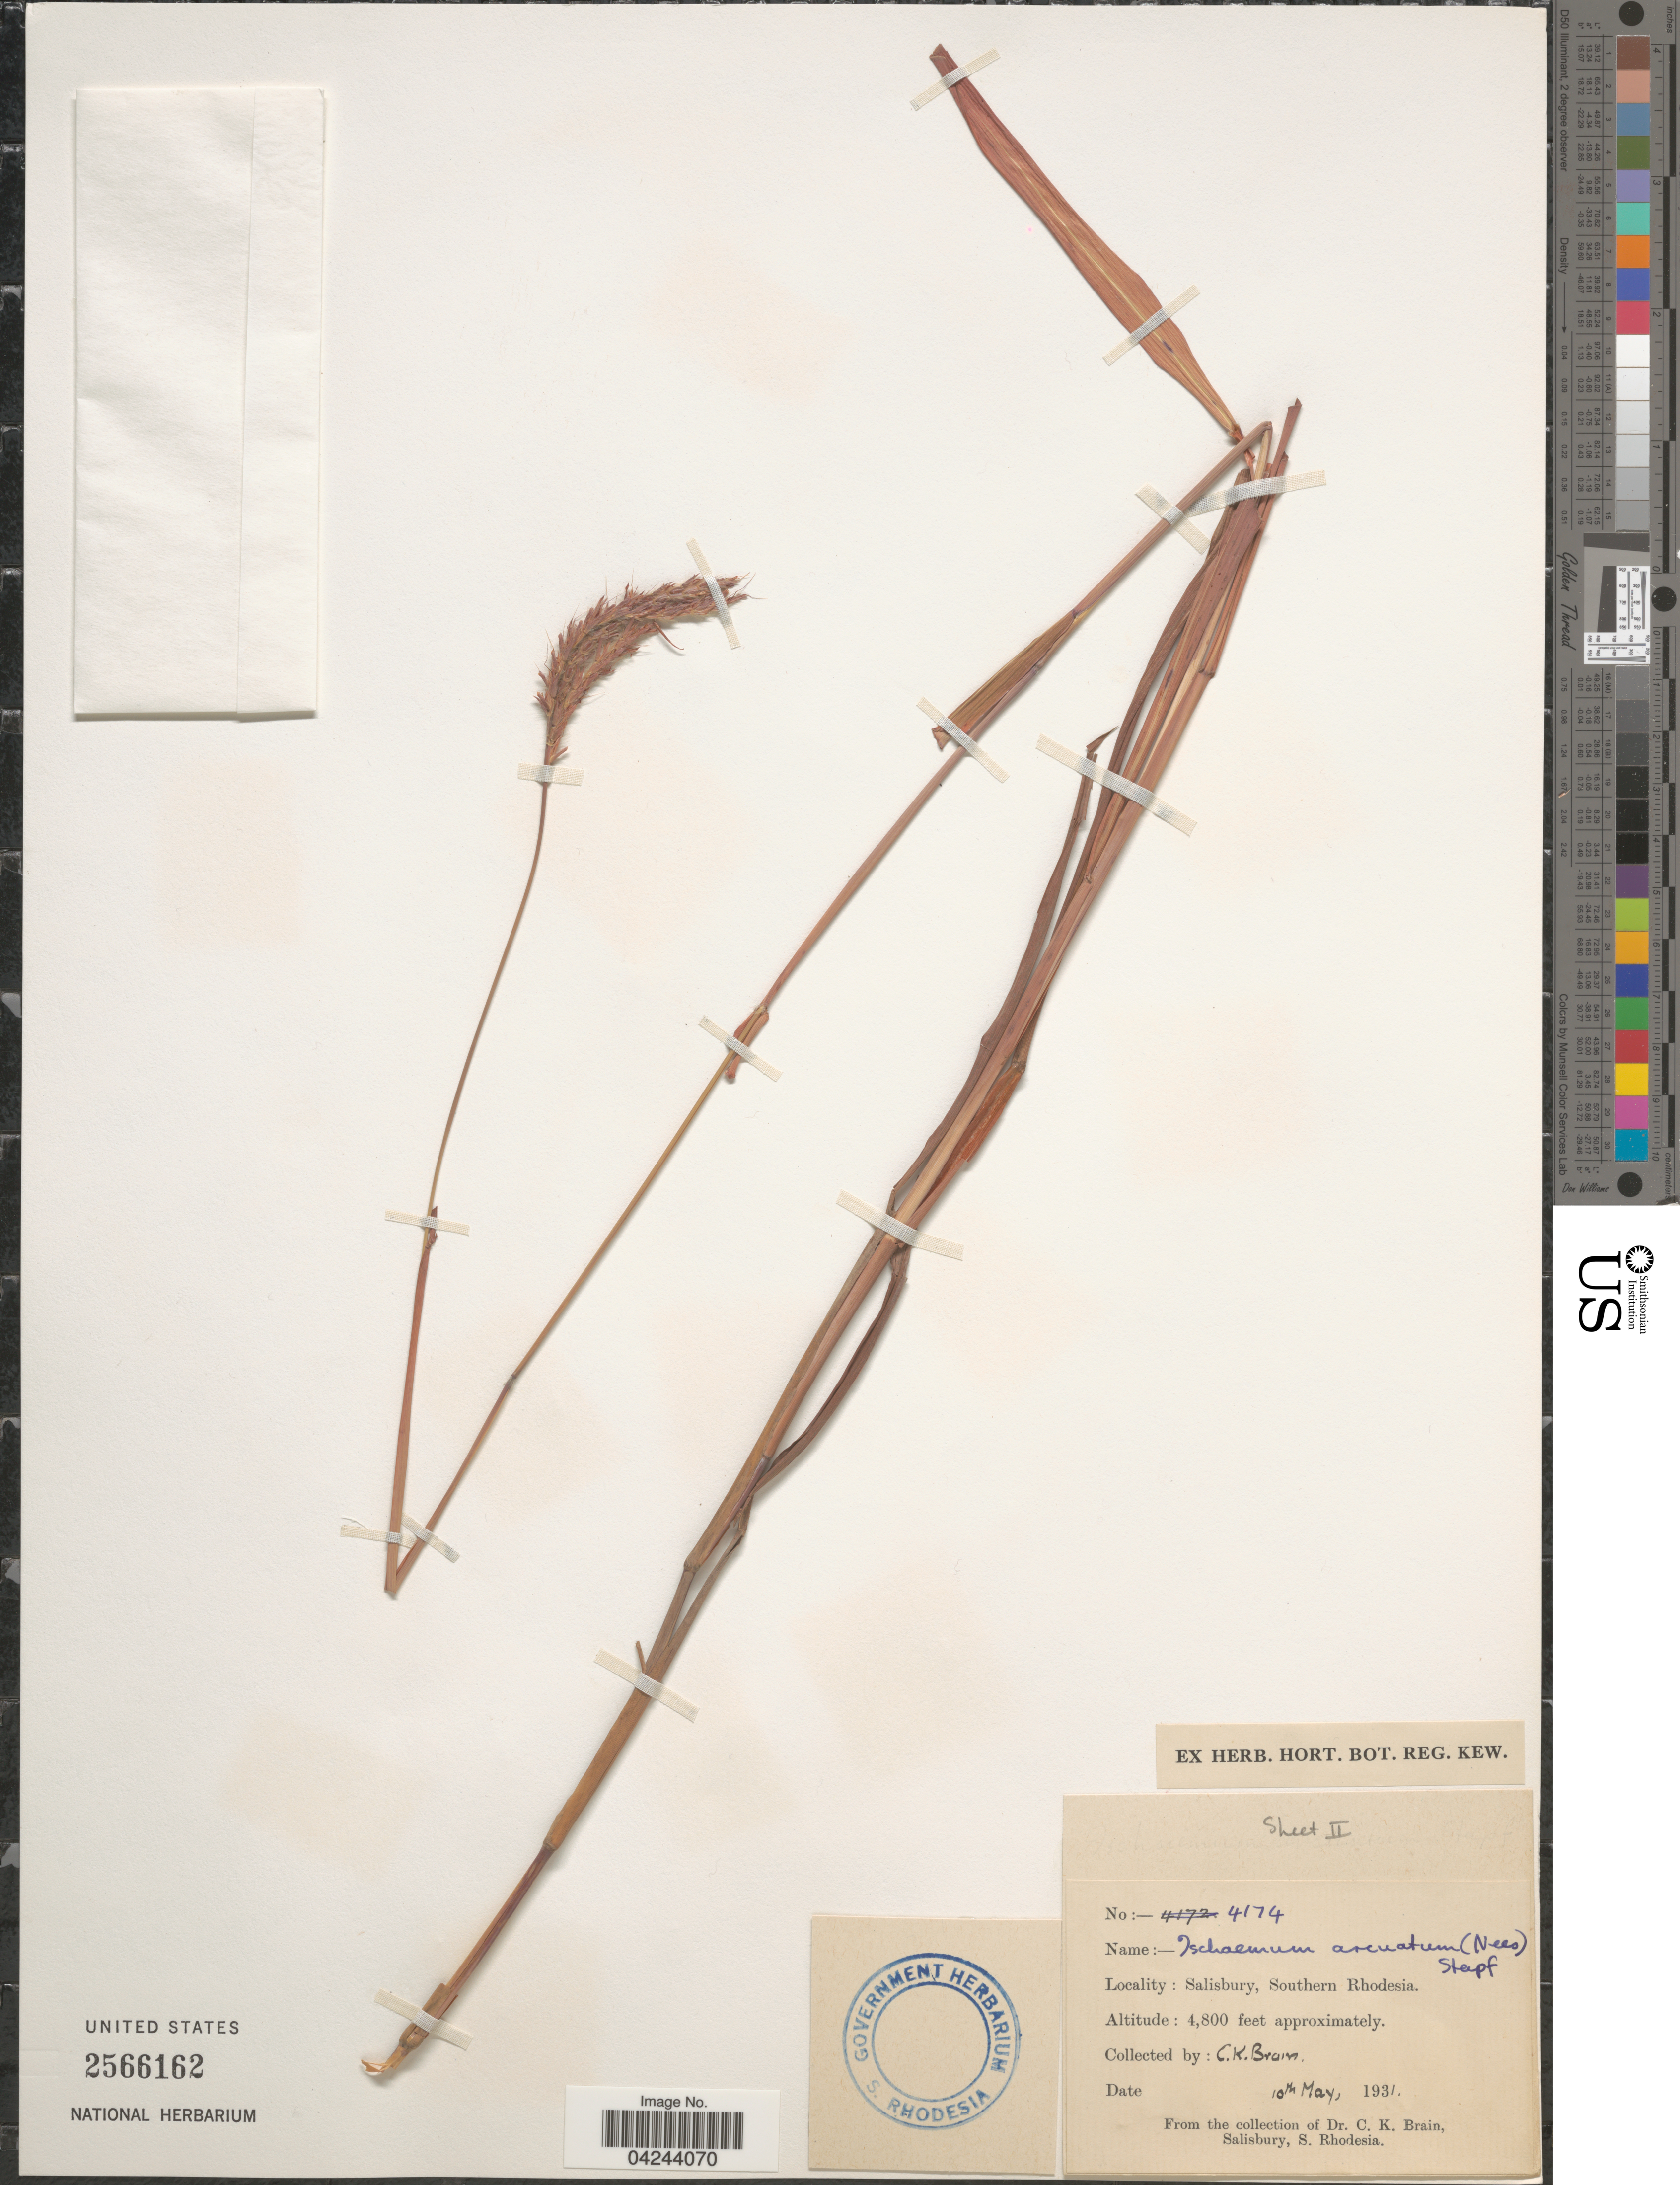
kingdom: Plantae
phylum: Tracheophyta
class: Liliopsida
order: Poales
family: Poaceae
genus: Ischaemum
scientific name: Ischaemum polystachyum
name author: J. Presl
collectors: C. Brain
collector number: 4174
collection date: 1931-05-10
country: Zimbabwe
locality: Salisbury, Southern Rhodesia.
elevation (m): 1463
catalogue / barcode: US 2566162